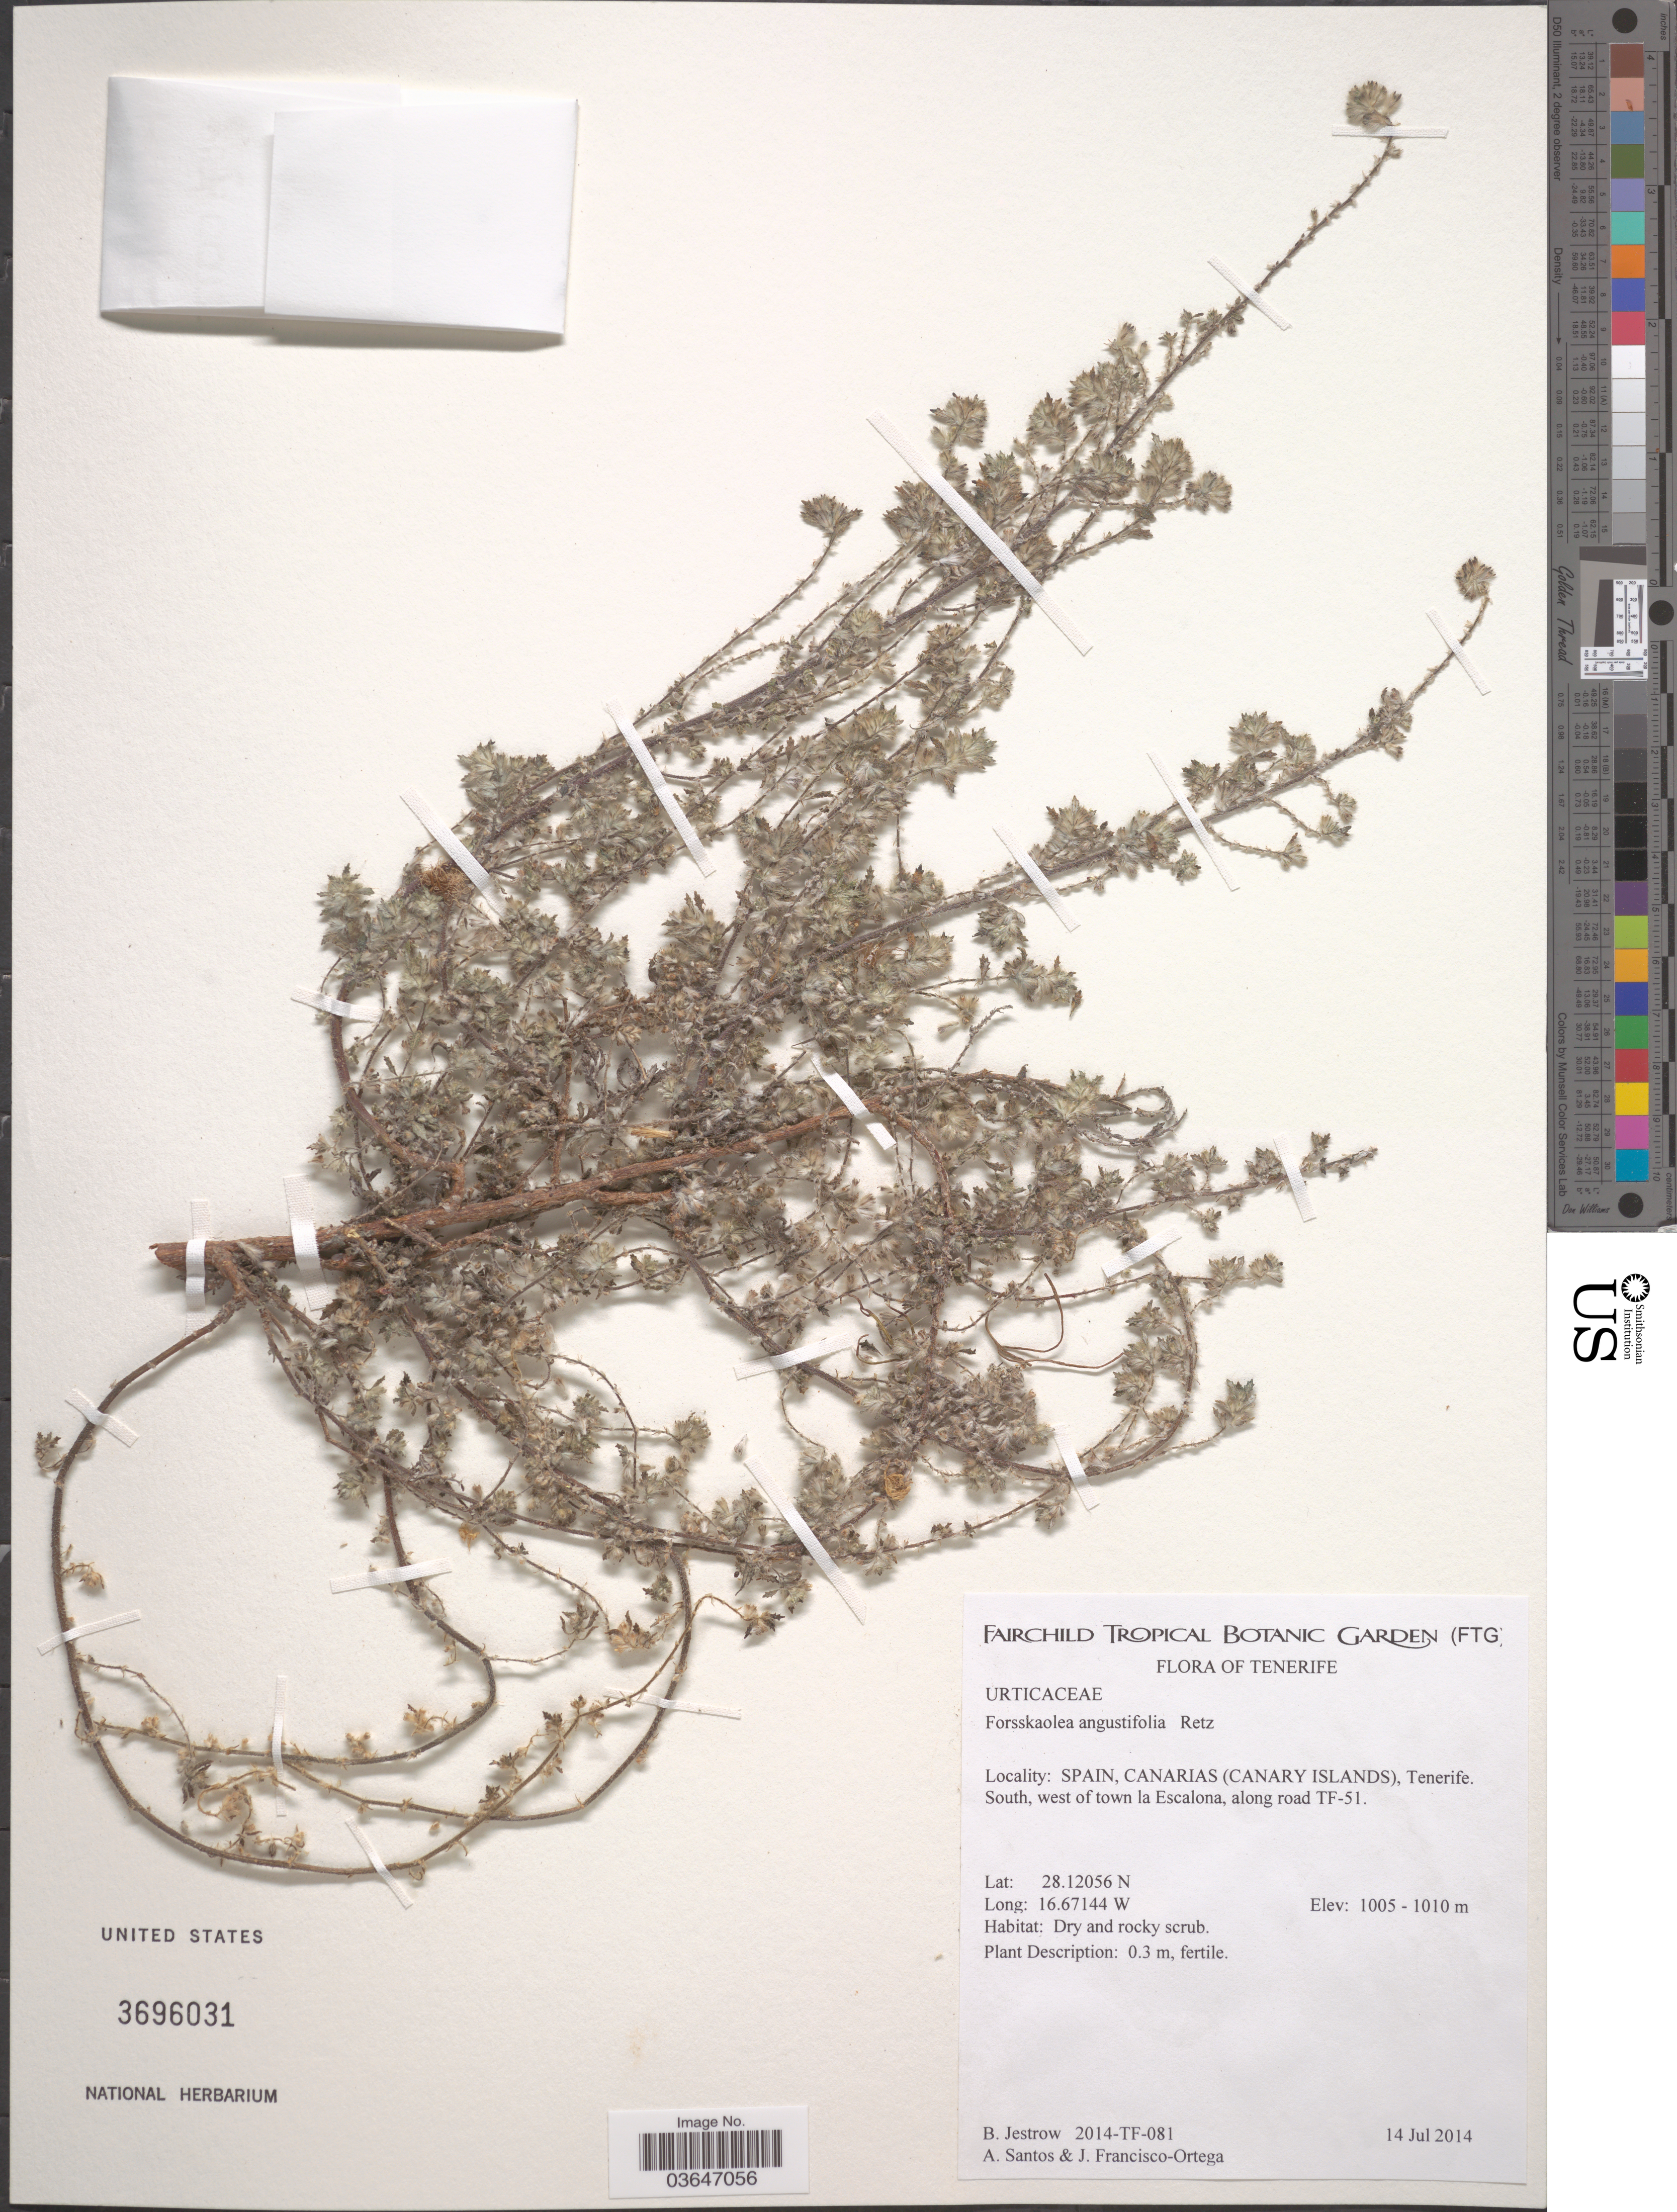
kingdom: Plantae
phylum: Tracheophyta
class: Magnoliopsida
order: Rosales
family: Urticaceae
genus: Forsskaolea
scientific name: Forsskaolea angustifolia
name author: Retz.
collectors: B. Jestrow, A. Santos & J. Francisco-Ortega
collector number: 2014-TF-081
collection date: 2014-07-14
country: Spain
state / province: Canarias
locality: Tenerife. Canary Islands. South, west of town la Escalona, along road TF-51.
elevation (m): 1005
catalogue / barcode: US 3696031